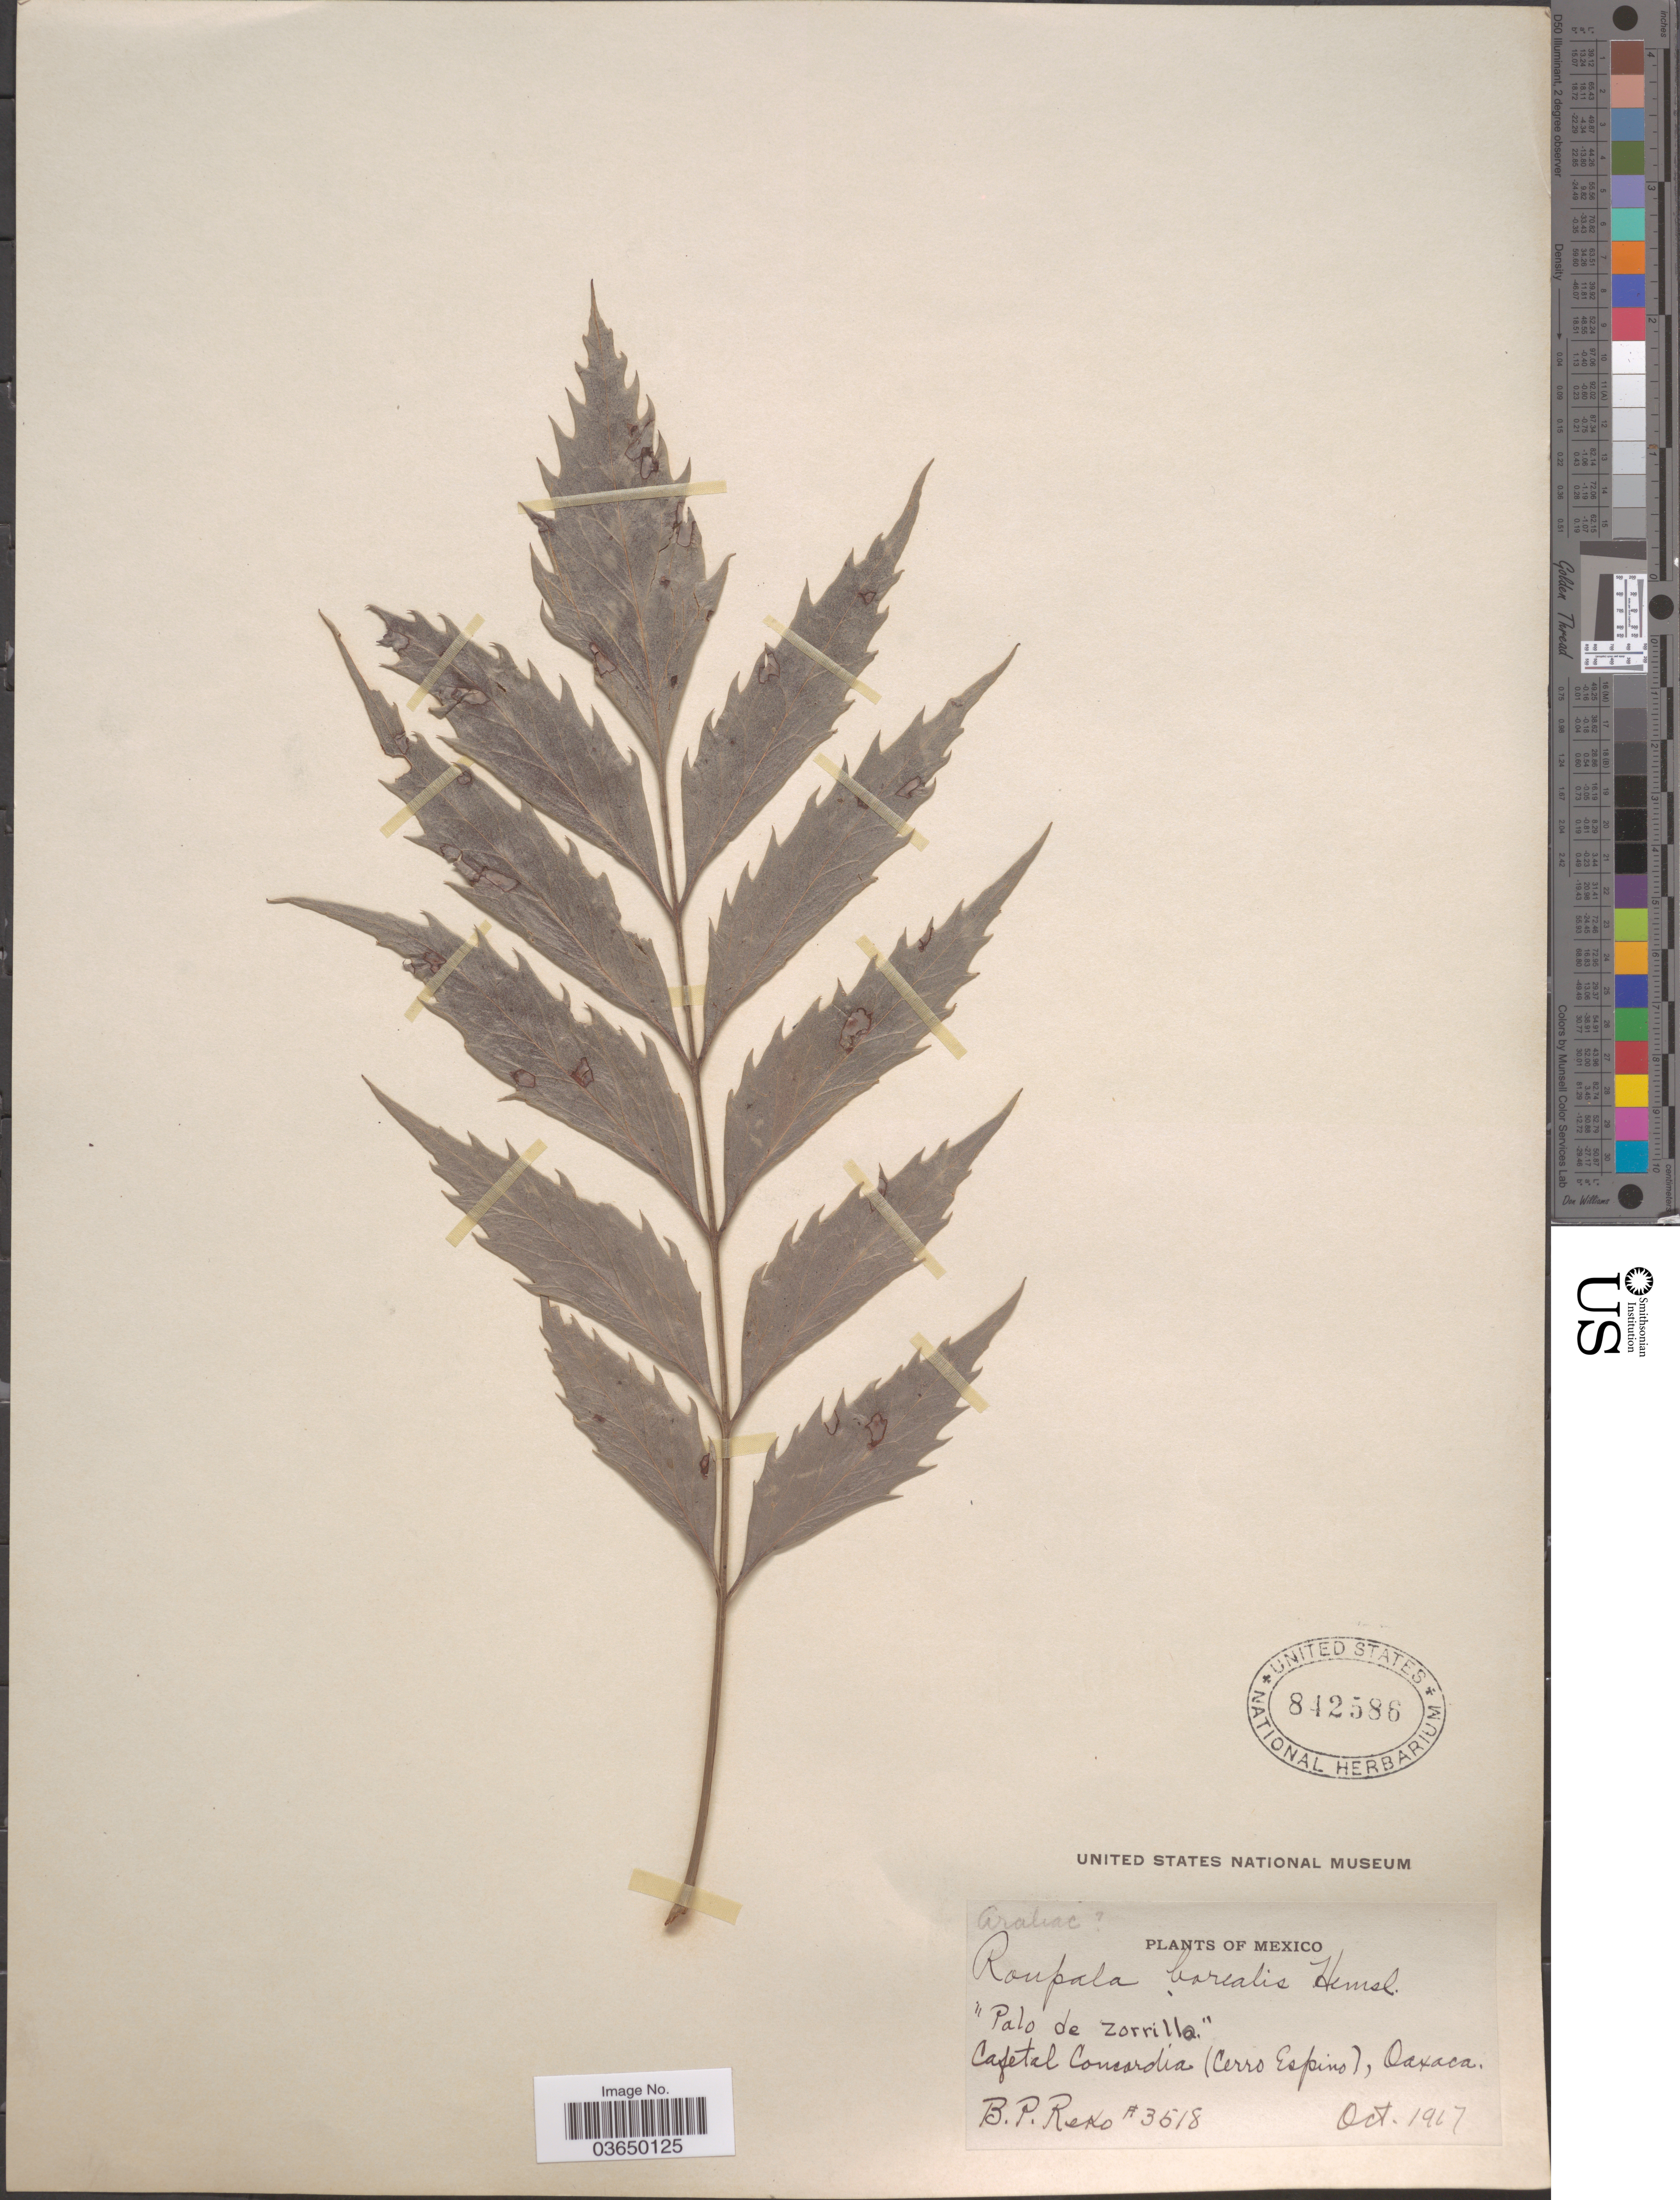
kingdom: Plantae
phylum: Tracheophyta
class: Magnoliopsida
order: Proteales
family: Proteaceae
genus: Roupala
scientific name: Roupala montana var. montana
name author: Aubl.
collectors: B. P. Reko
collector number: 3518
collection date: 1917-10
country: Mexico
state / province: Oaxaca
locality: Cafetal Concordia (Cerro Espino).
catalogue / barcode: US 842586